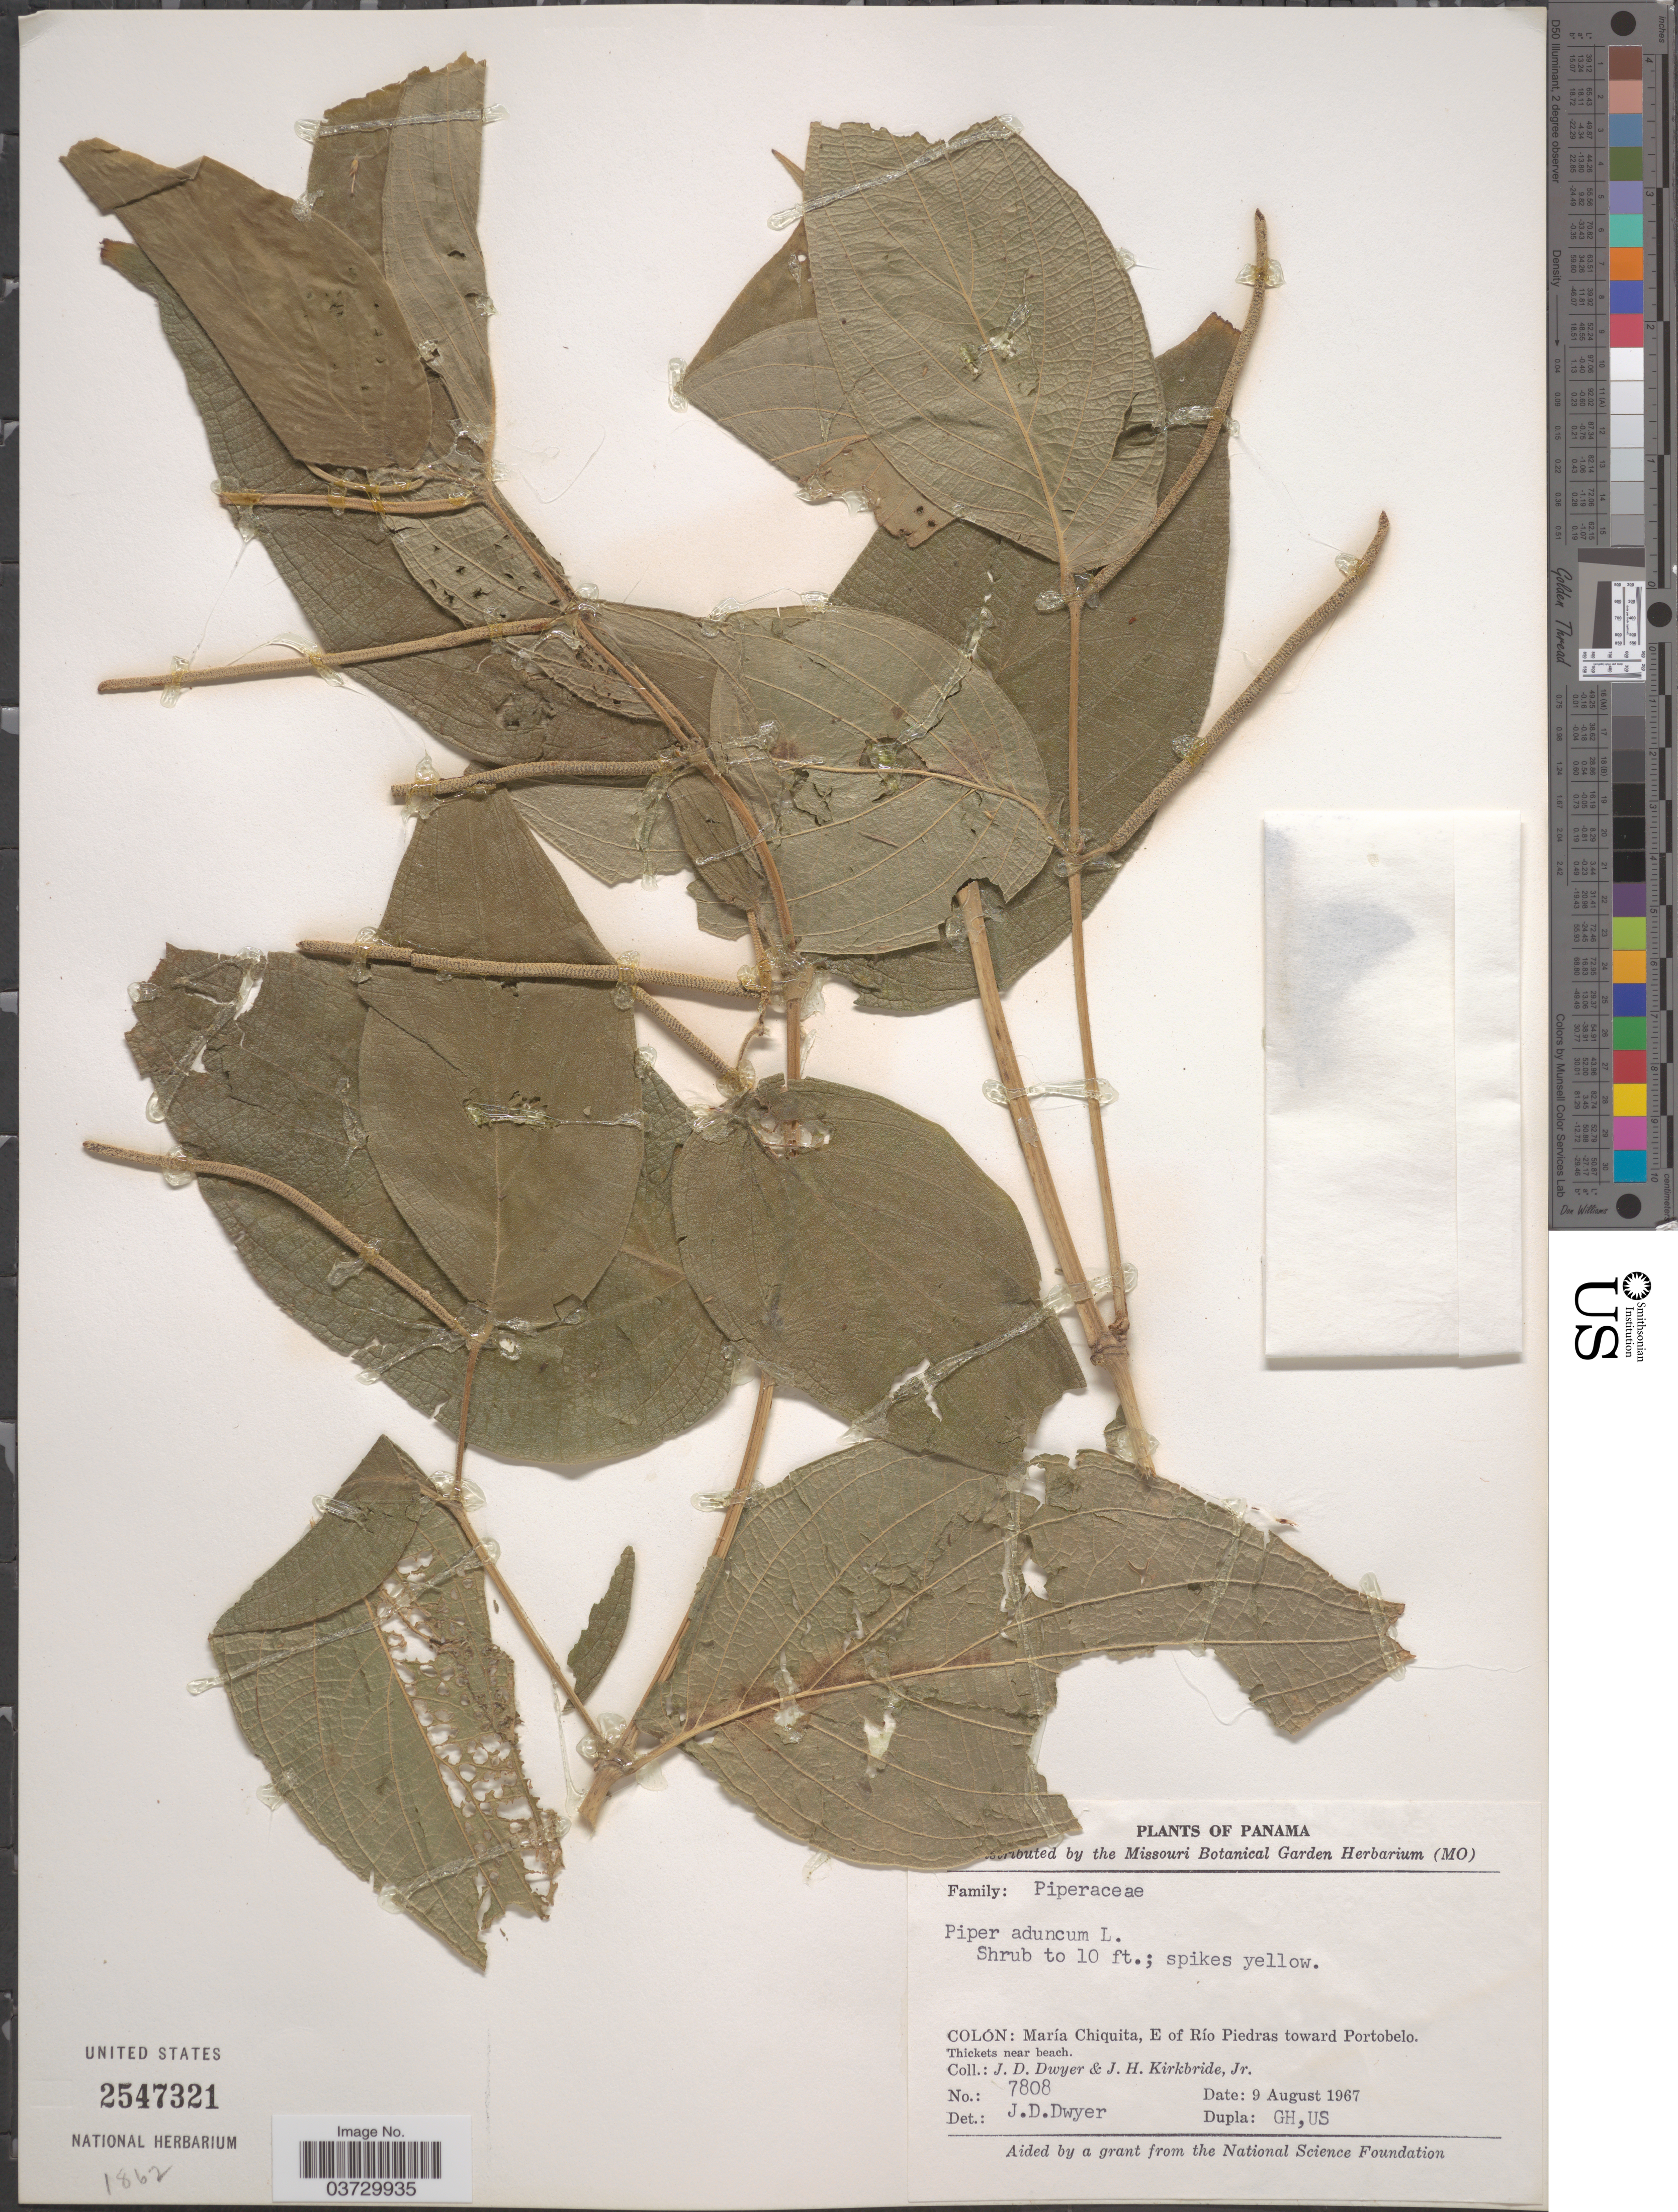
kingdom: Plantae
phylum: Tracheophyta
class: Magnoliopsida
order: Piperales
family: Piperaceae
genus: Piper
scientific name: Piper aduncum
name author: L.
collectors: J. D. Dwyer & J. H. Kirkbride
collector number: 7808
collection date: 1967-08-09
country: Panama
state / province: Colón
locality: María Chiquita, E of Río Piedras toward Portobelo. Thickets near beach.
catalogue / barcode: US 2547321